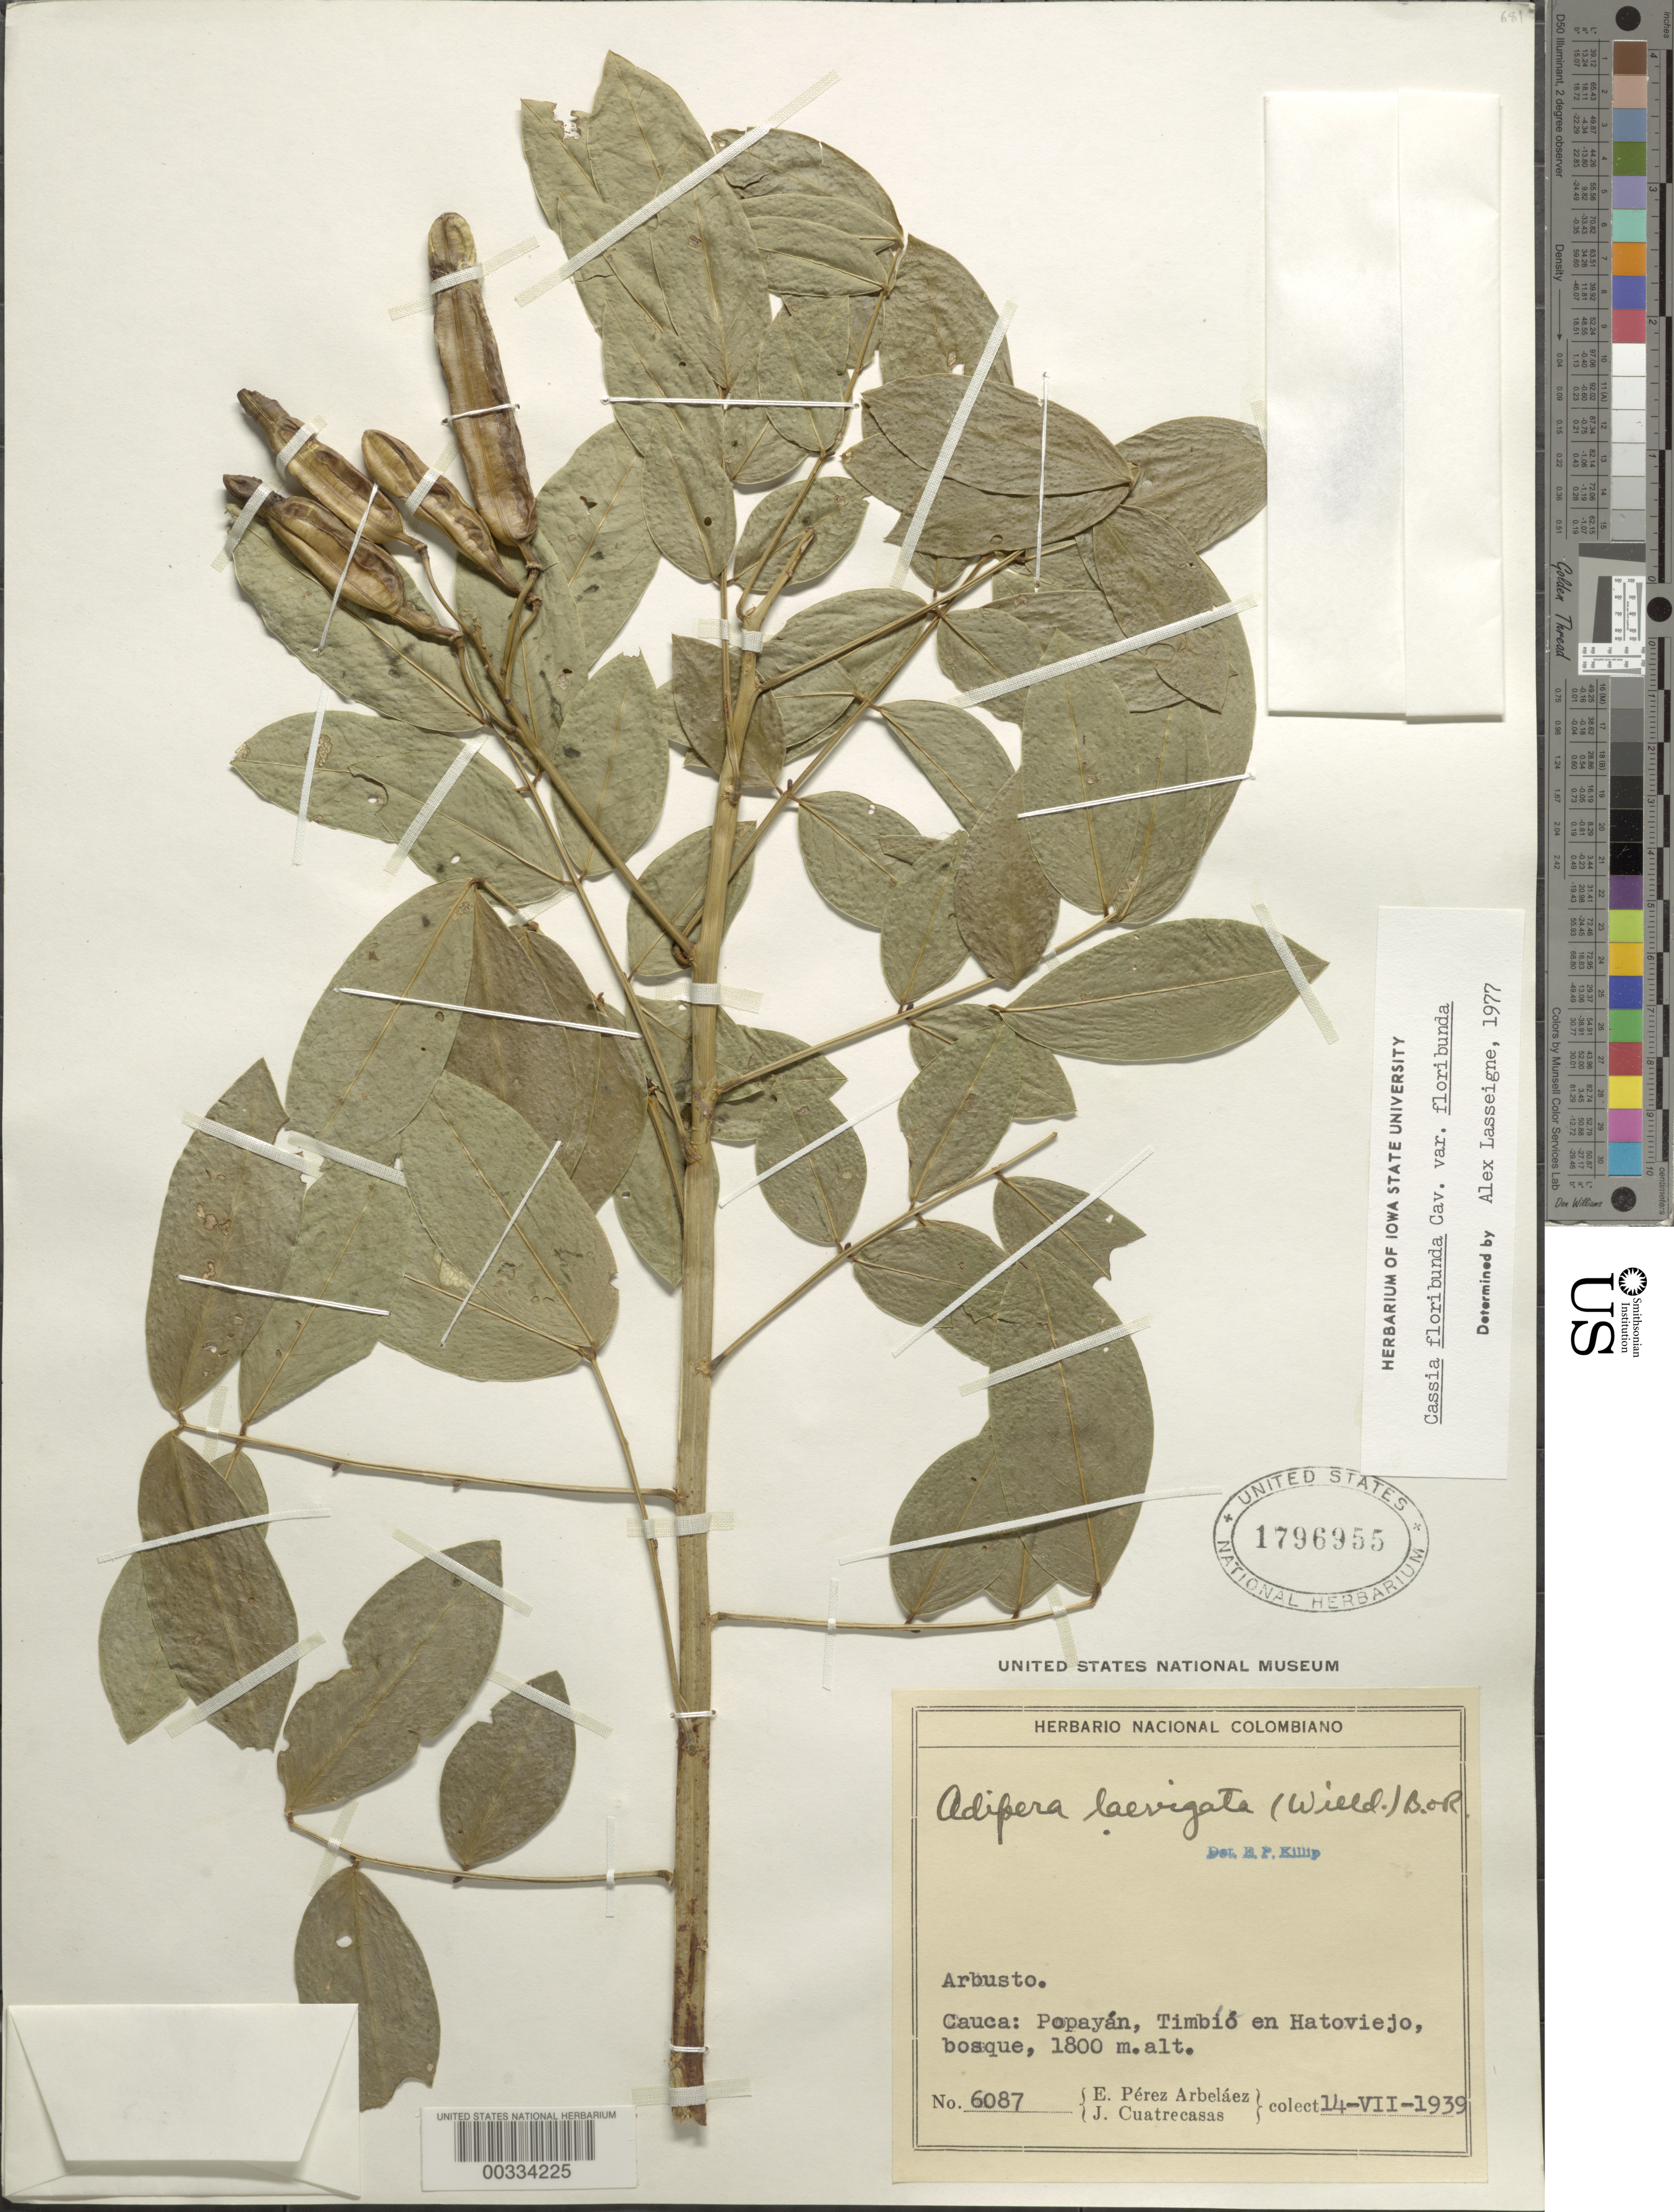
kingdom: Plantae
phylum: Tracheophyta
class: Magnoliopsida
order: Fabales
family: Fabaceae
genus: Senna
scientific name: Senna septemtrionalis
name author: (Viv.) H.S. Irwin & Barneby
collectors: E. Pérez Arbeláez & J. Cuatrecasas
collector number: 6087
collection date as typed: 14 Jul 1939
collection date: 1939-07-14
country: Colombia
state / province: Cauca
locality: Popayan, Timbio en HatoViejo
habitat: Forest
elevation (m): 1800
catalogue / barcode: US 1796955